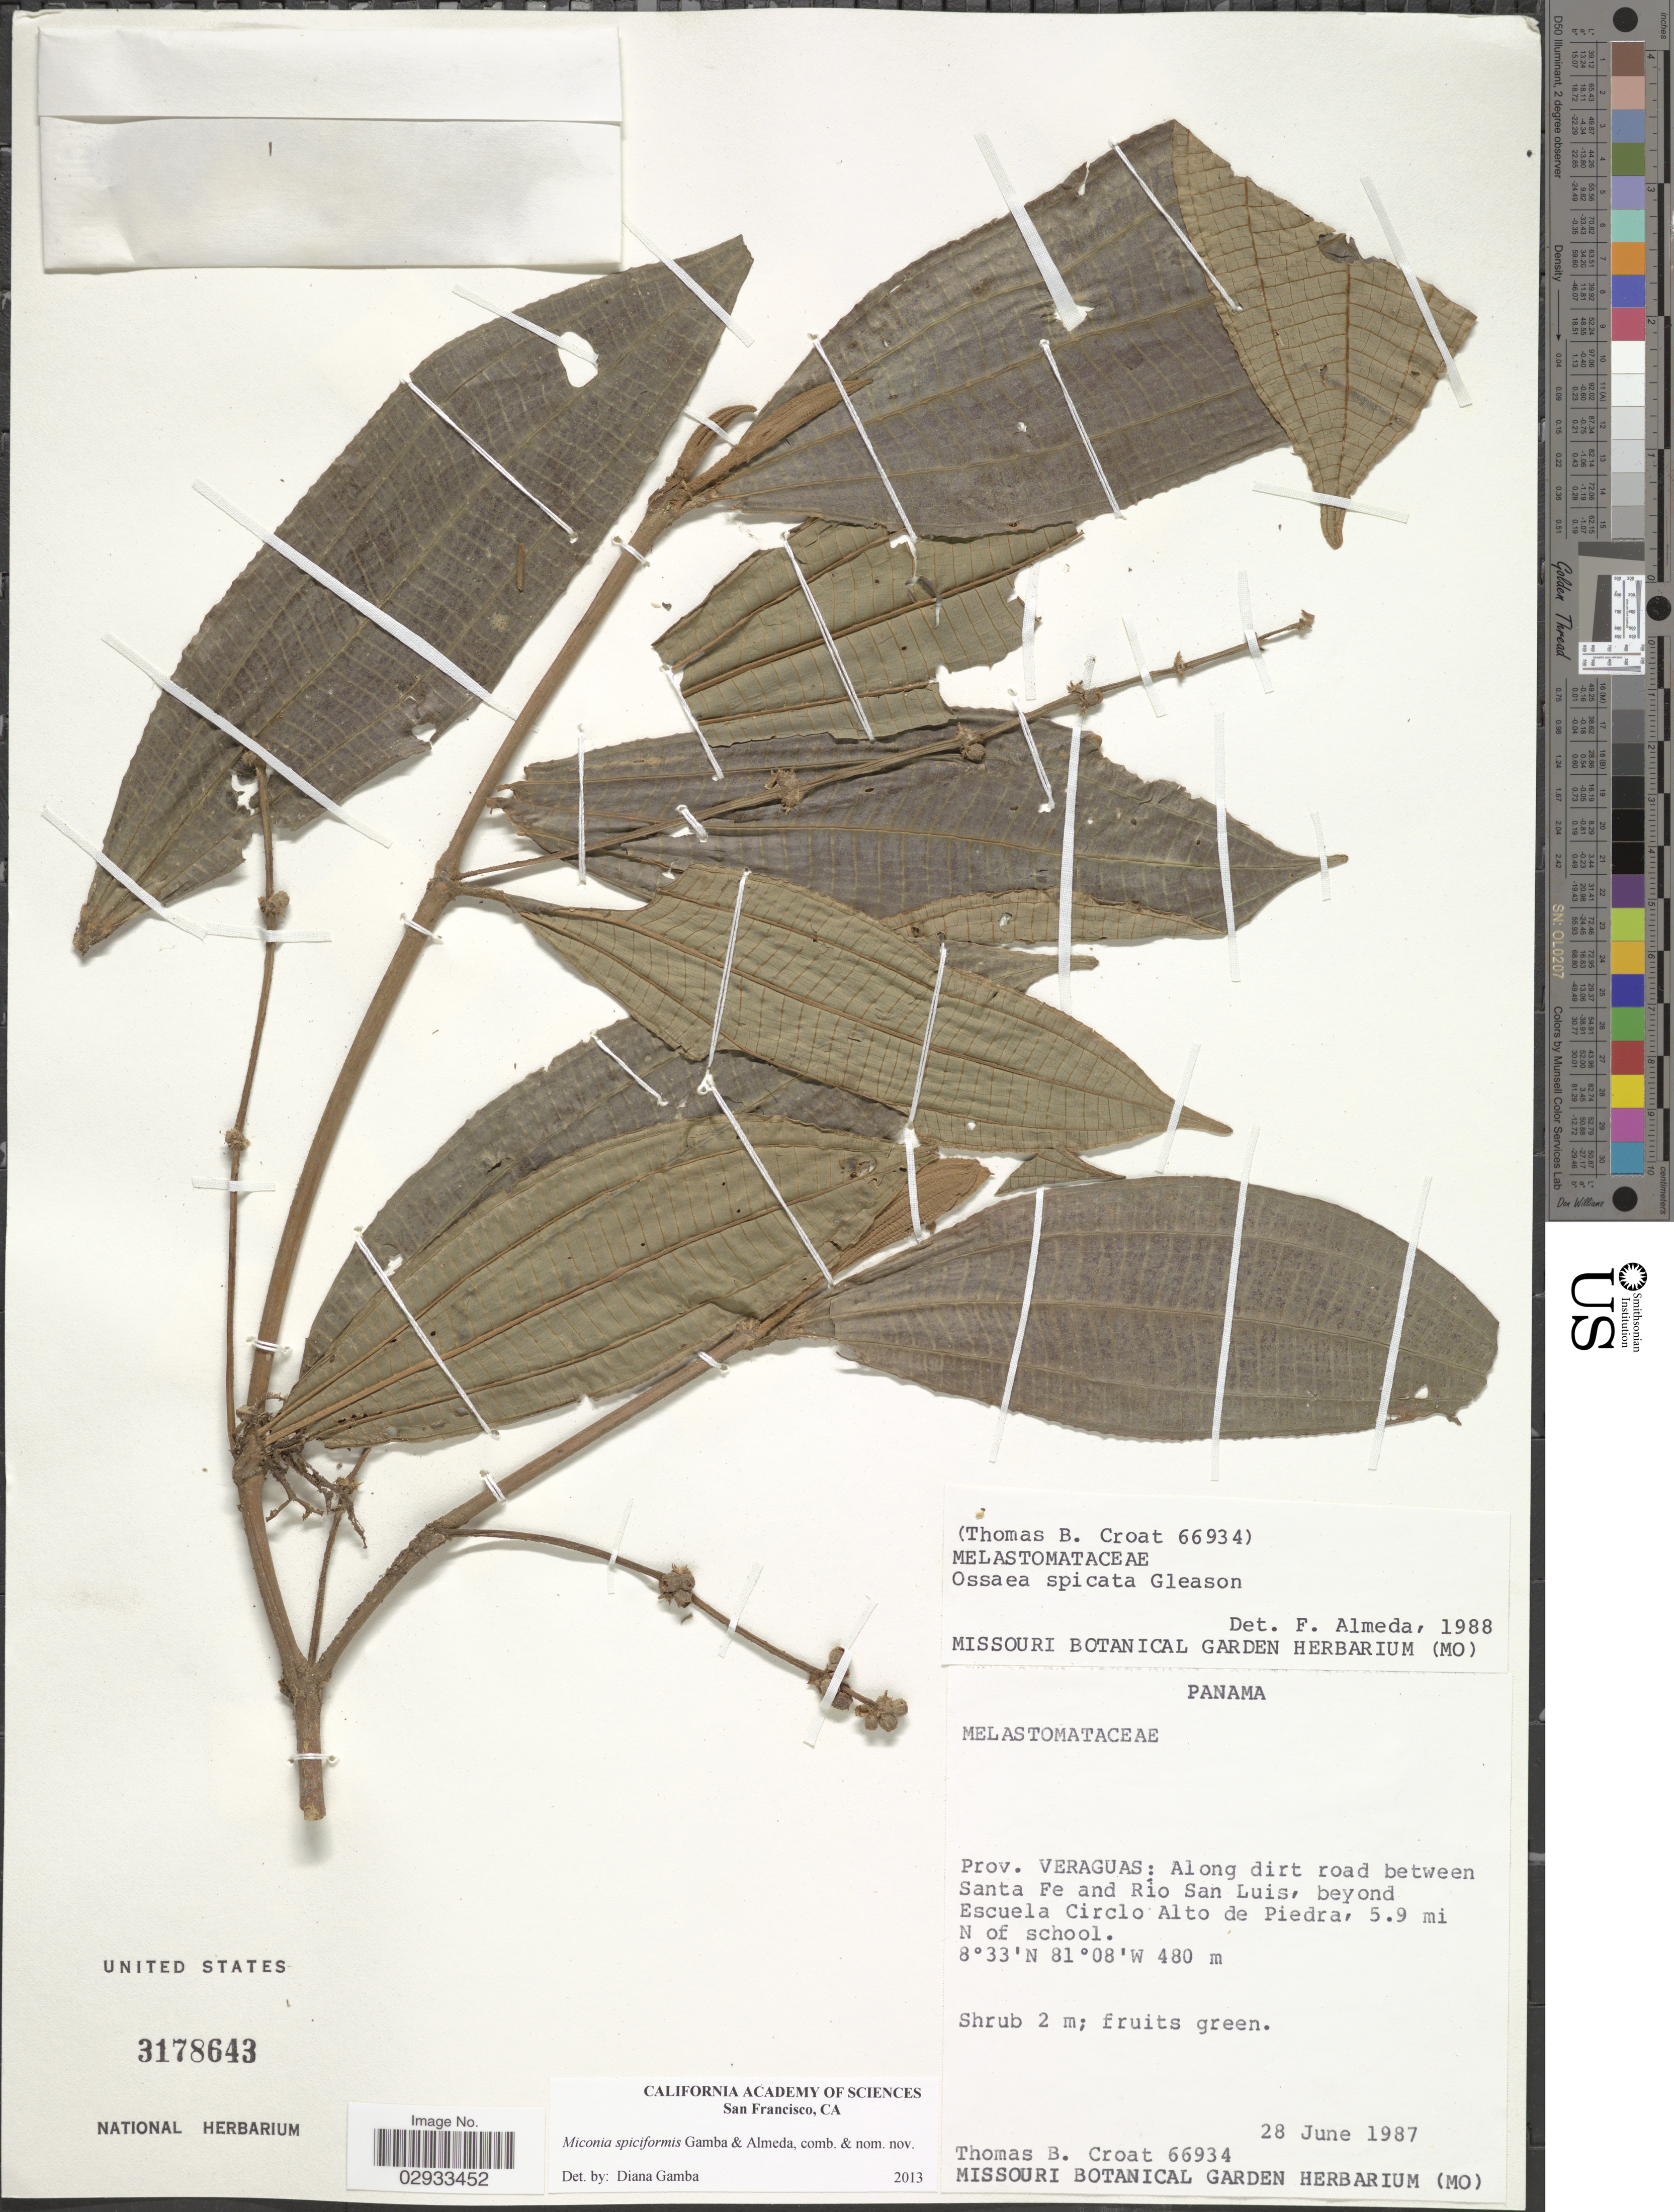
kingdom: Plantae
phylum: Tracheophyta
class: Magnoliopsida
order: Myrtales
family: Melastomataceae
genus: Miconia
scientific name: Miconia spiciformis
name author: Gamba & Almeda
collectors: T. B. Croat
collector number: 66934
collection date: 1987-06-28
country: Panama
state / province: Veraguas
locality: Along dirt road between Santa Fe and Río San Luis, beyond Escuela Circlo Alto de Piedra, 5.9 mi N of school.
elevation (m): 480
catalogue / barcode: US 3178643